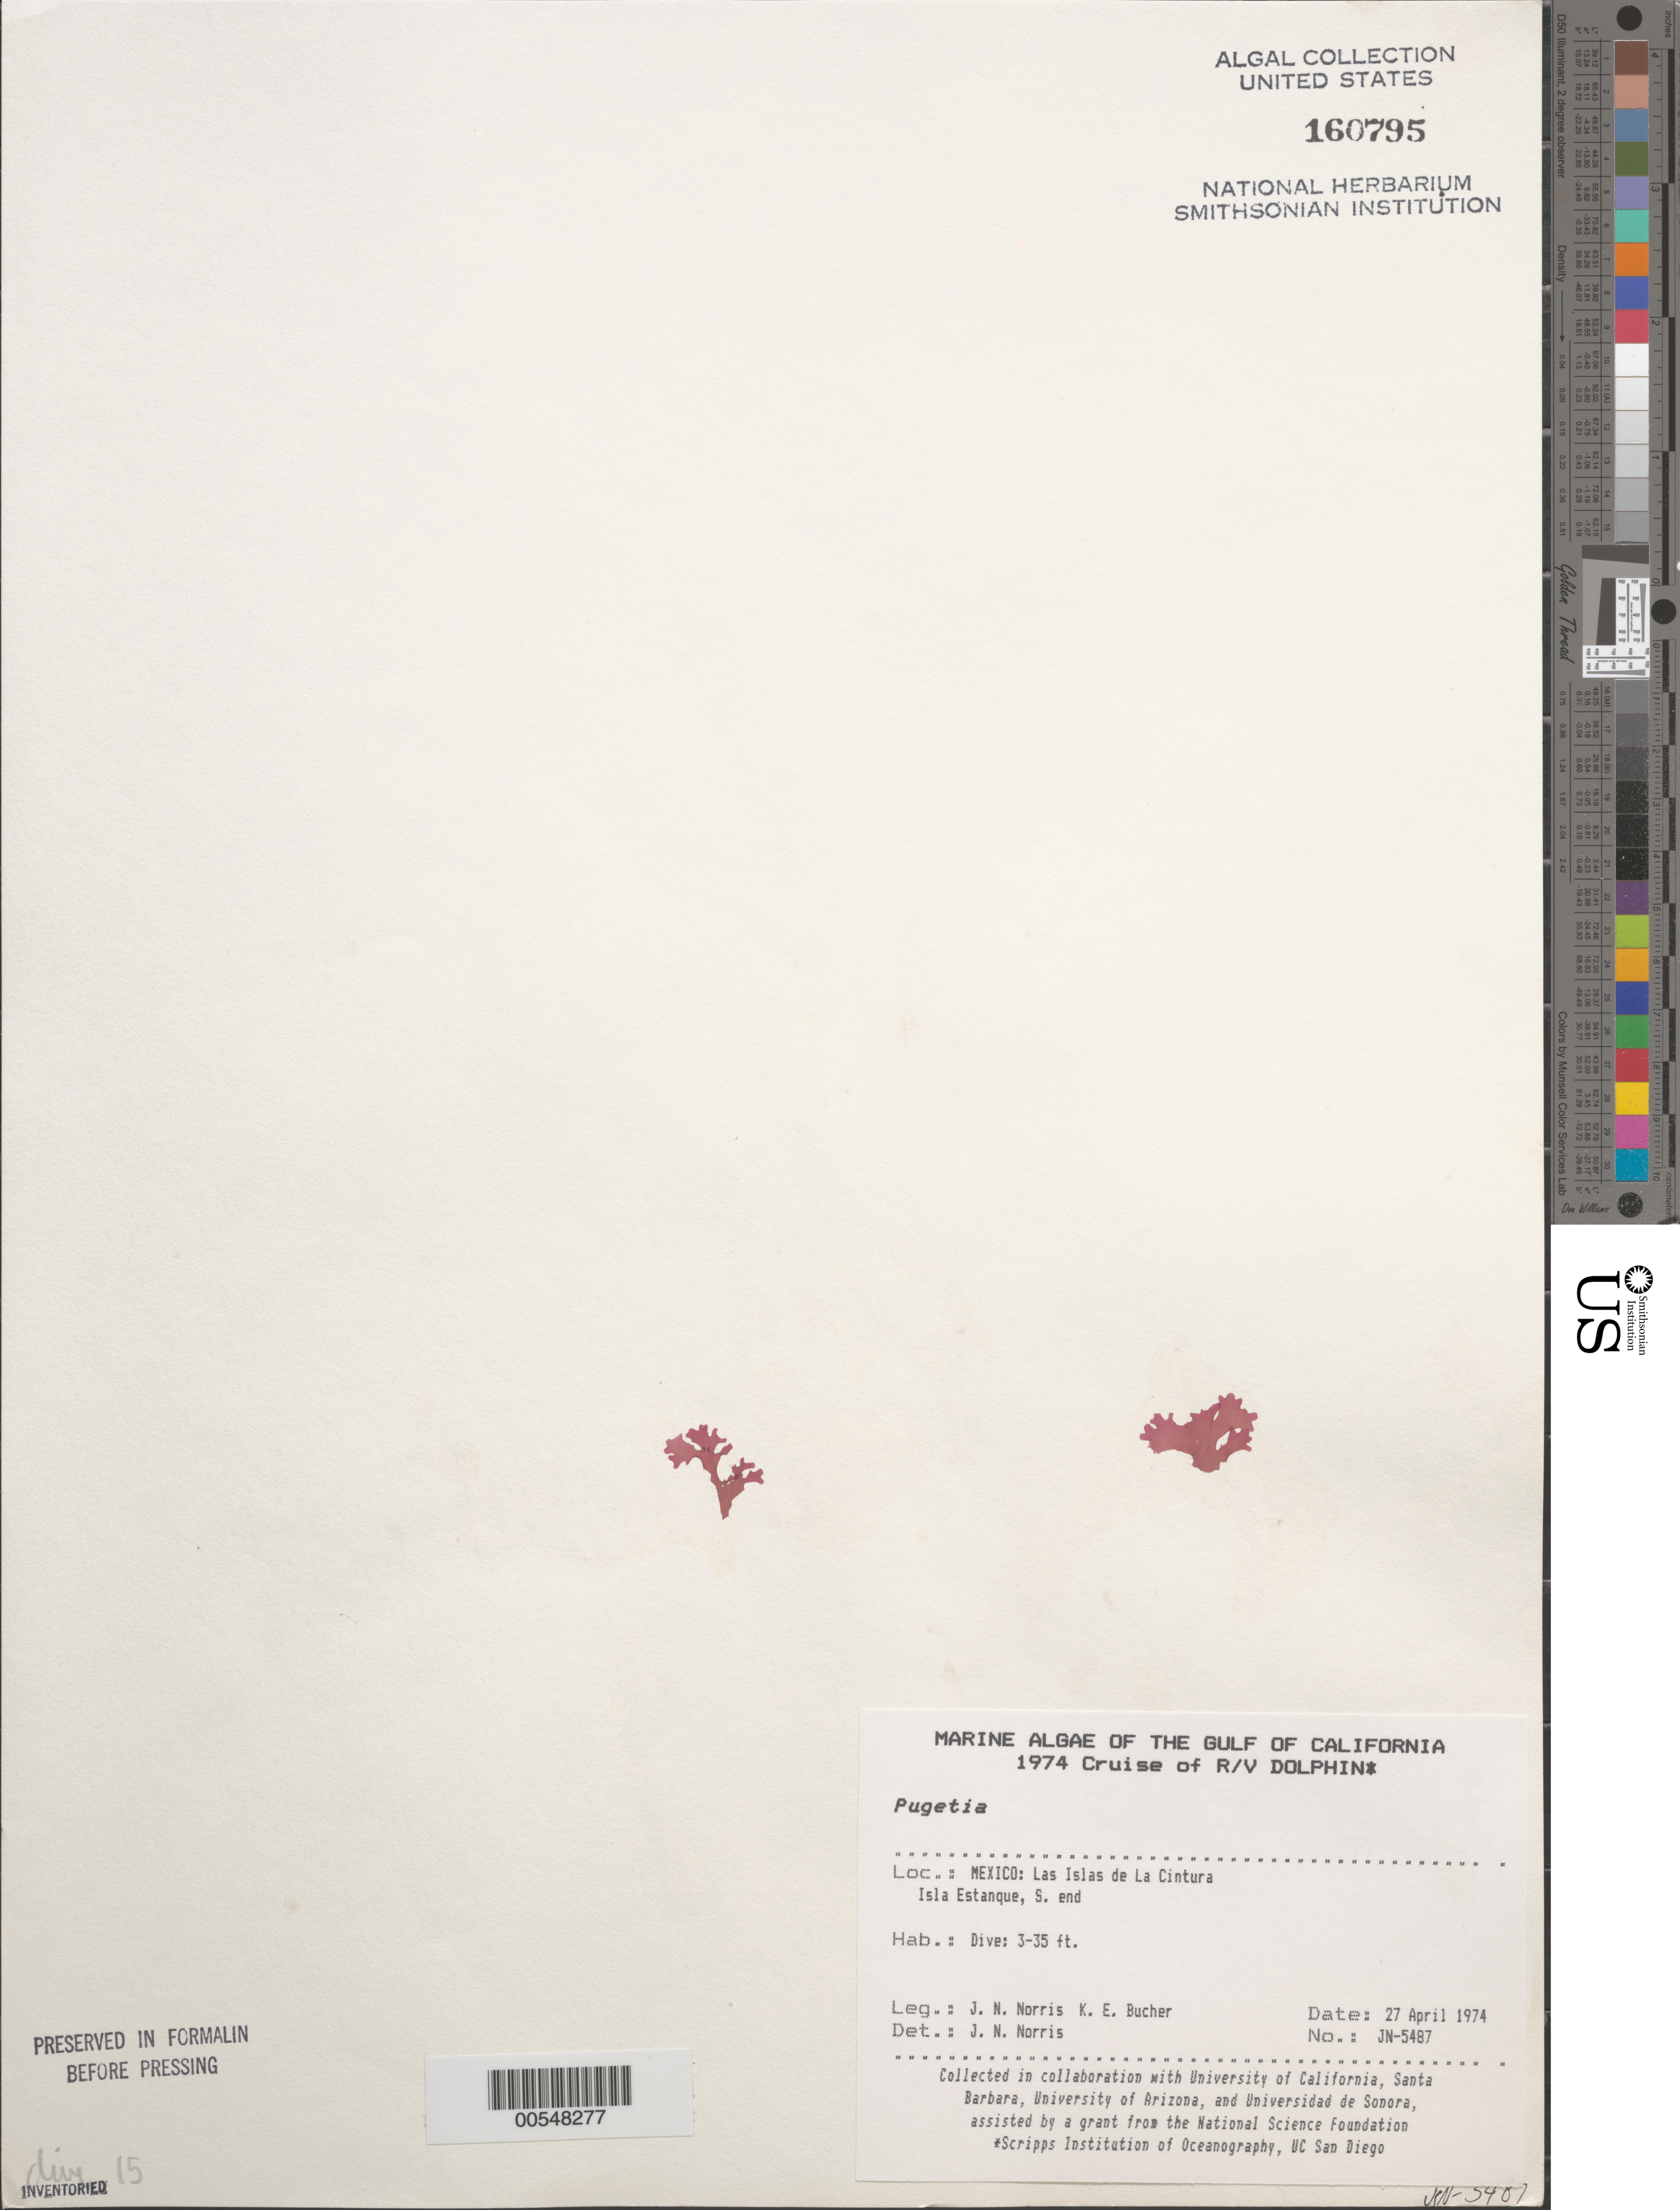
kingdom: Plantae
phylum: Rhodophyta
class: Florideophyceae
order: Gigartinales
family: Kallymeniaceae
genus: Pugetia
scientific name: Pugetia sp.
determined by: Norris, James N.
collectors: J. N. Norris & K. E. Bucher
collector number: JN-5487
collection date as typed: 27 Apr 1974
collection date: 1974-04-27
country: Mexico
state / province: Baja California Norte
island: Isla Estanque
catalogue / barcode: US 160795